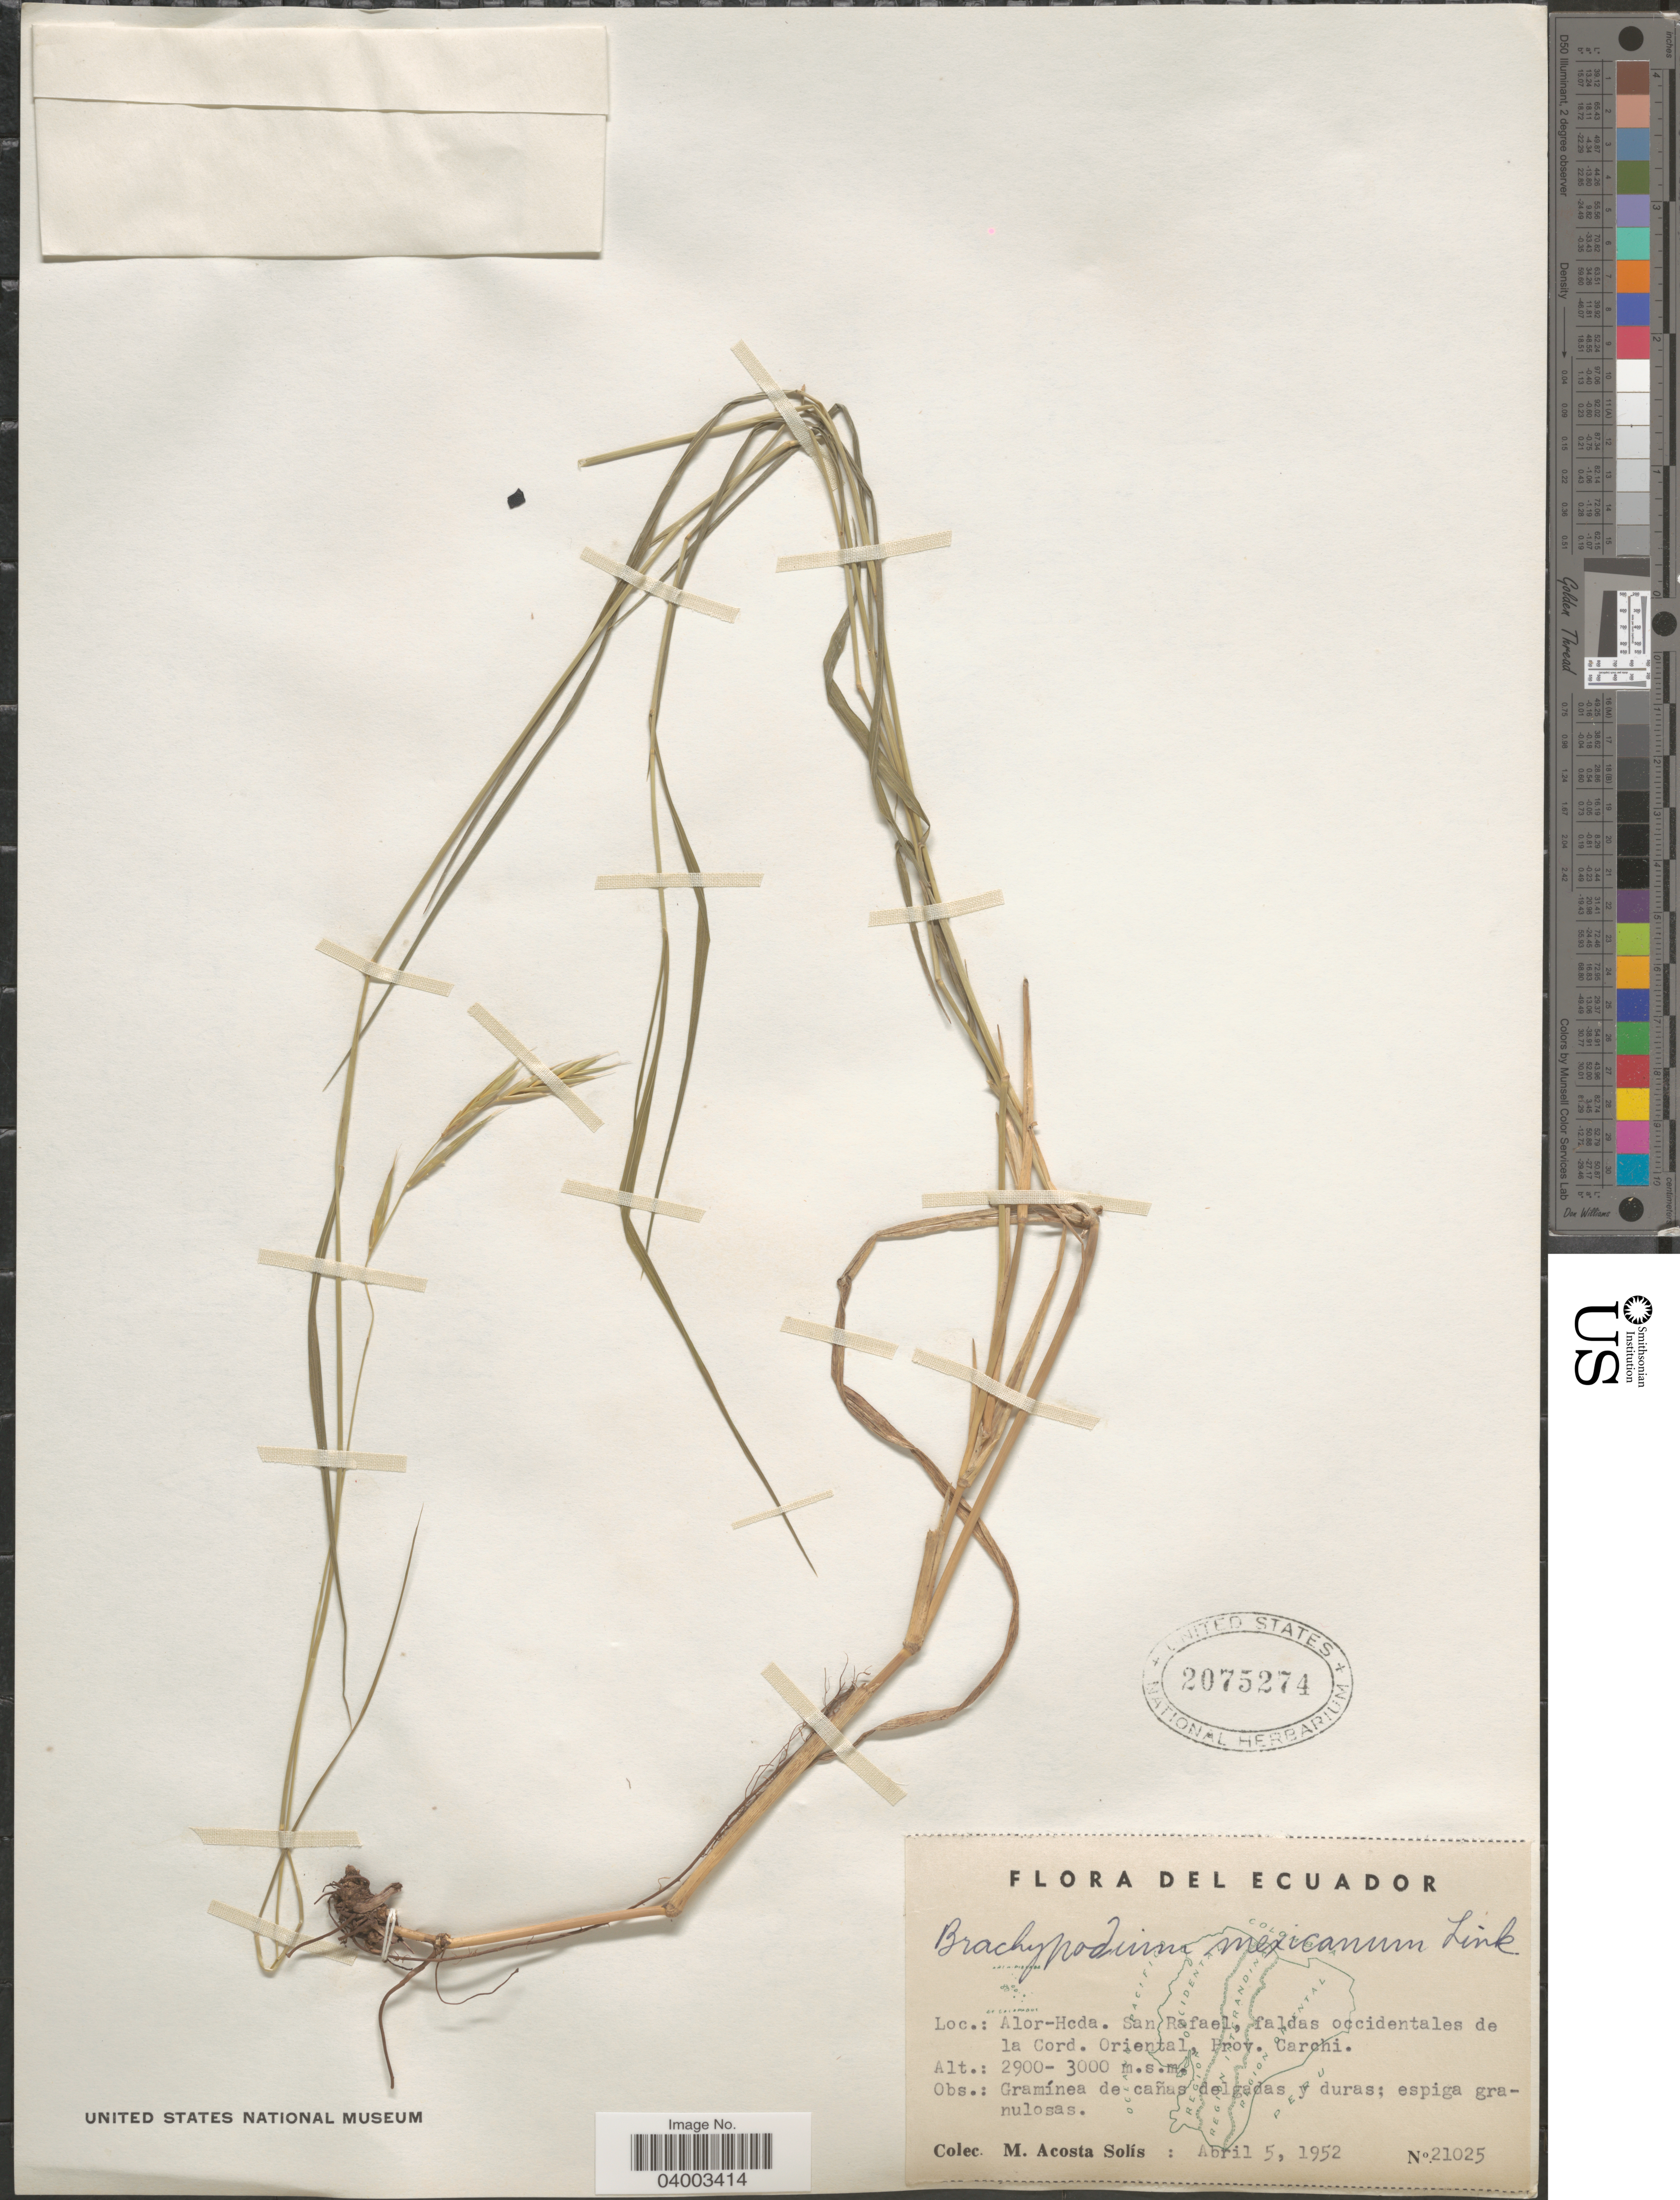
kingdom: Plantae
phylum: Tracheophyta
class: Liliopsida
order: Poales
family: Poaceae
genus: Brachypodium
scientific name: Brachypodium mexicanum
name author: (Roem. & Schult.) Link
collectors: M. Acosta Solis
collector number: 21025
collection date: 1952-04-05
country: Ecuador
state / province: Carchi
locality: Alor-Hcda. San Rafael, faldas occidentales de la Cord. Oriental.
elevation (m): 2900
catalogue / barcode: US 2075274